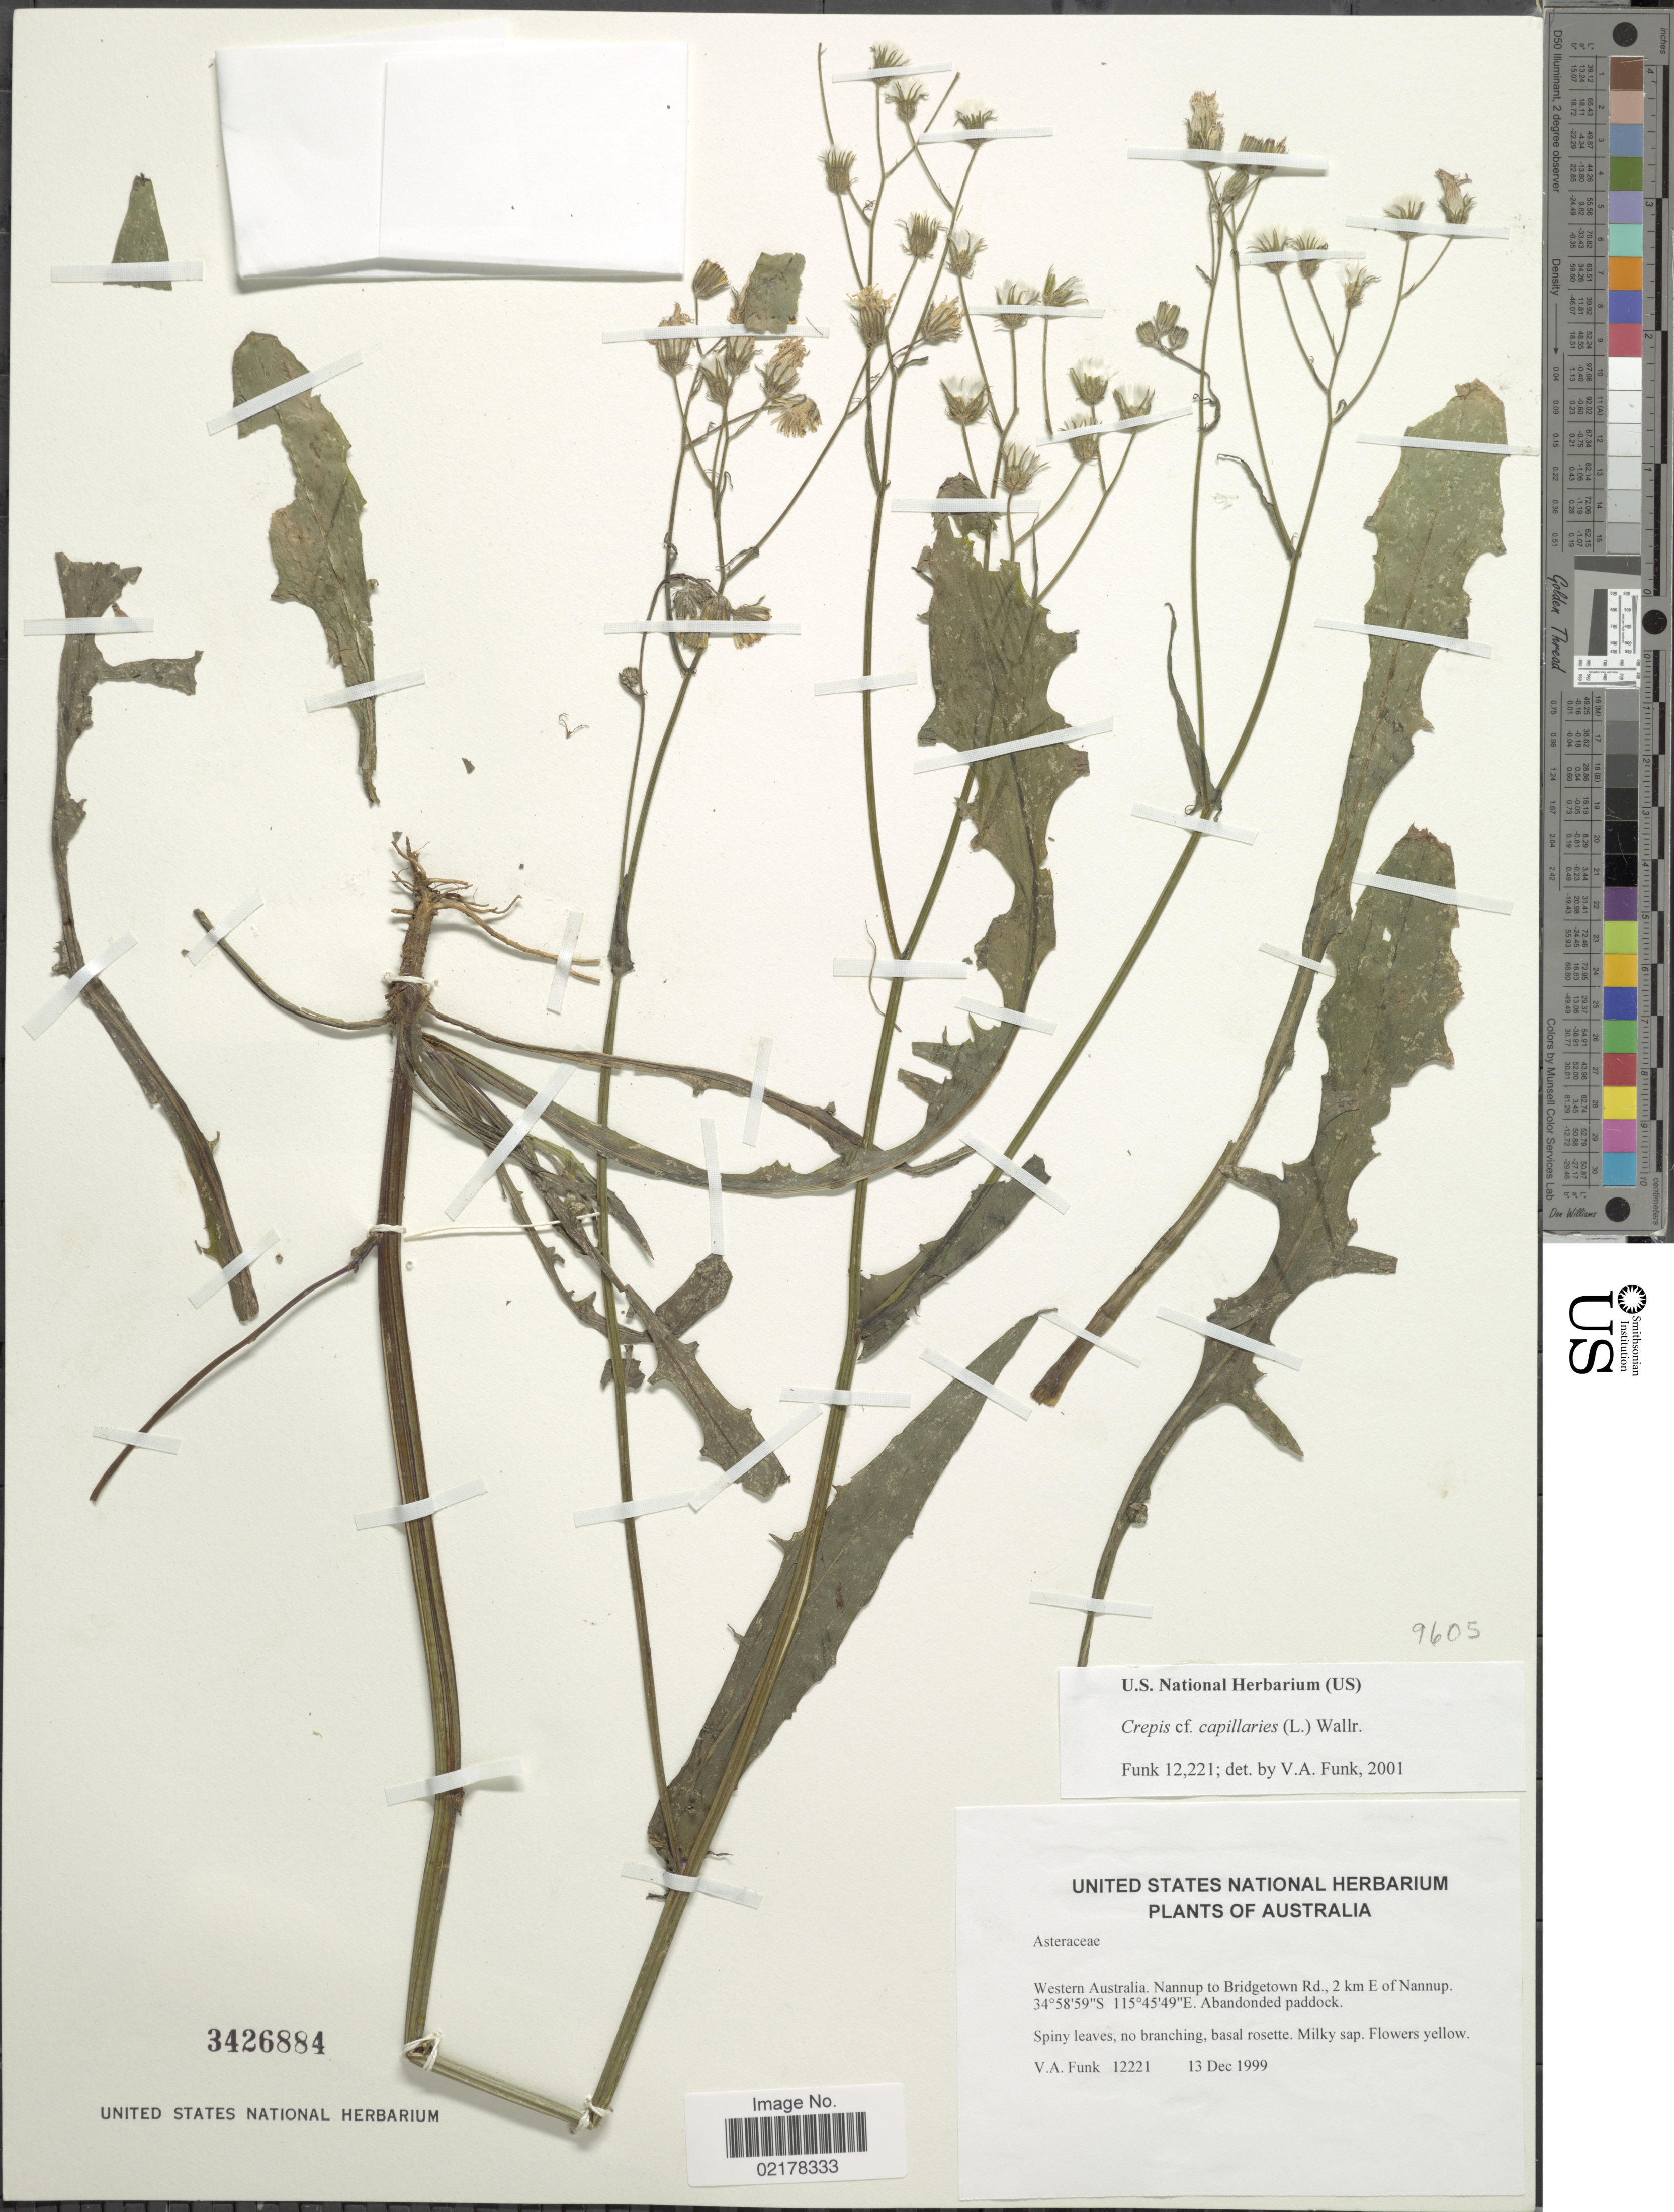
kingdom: Plantae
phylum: Tracheophyta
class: Magnoliopsida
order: Asterales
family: Asteraceae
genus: Crepis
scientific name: Crepis capillaris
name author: (L.) Wallr.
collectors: V. Funk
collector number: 12221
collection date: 1999-12-13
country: Australia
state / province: Western Australia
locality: Western Australia. Nannup to Bridgetown Rd., 2 km E of Nannup.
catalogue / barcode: US 3426884